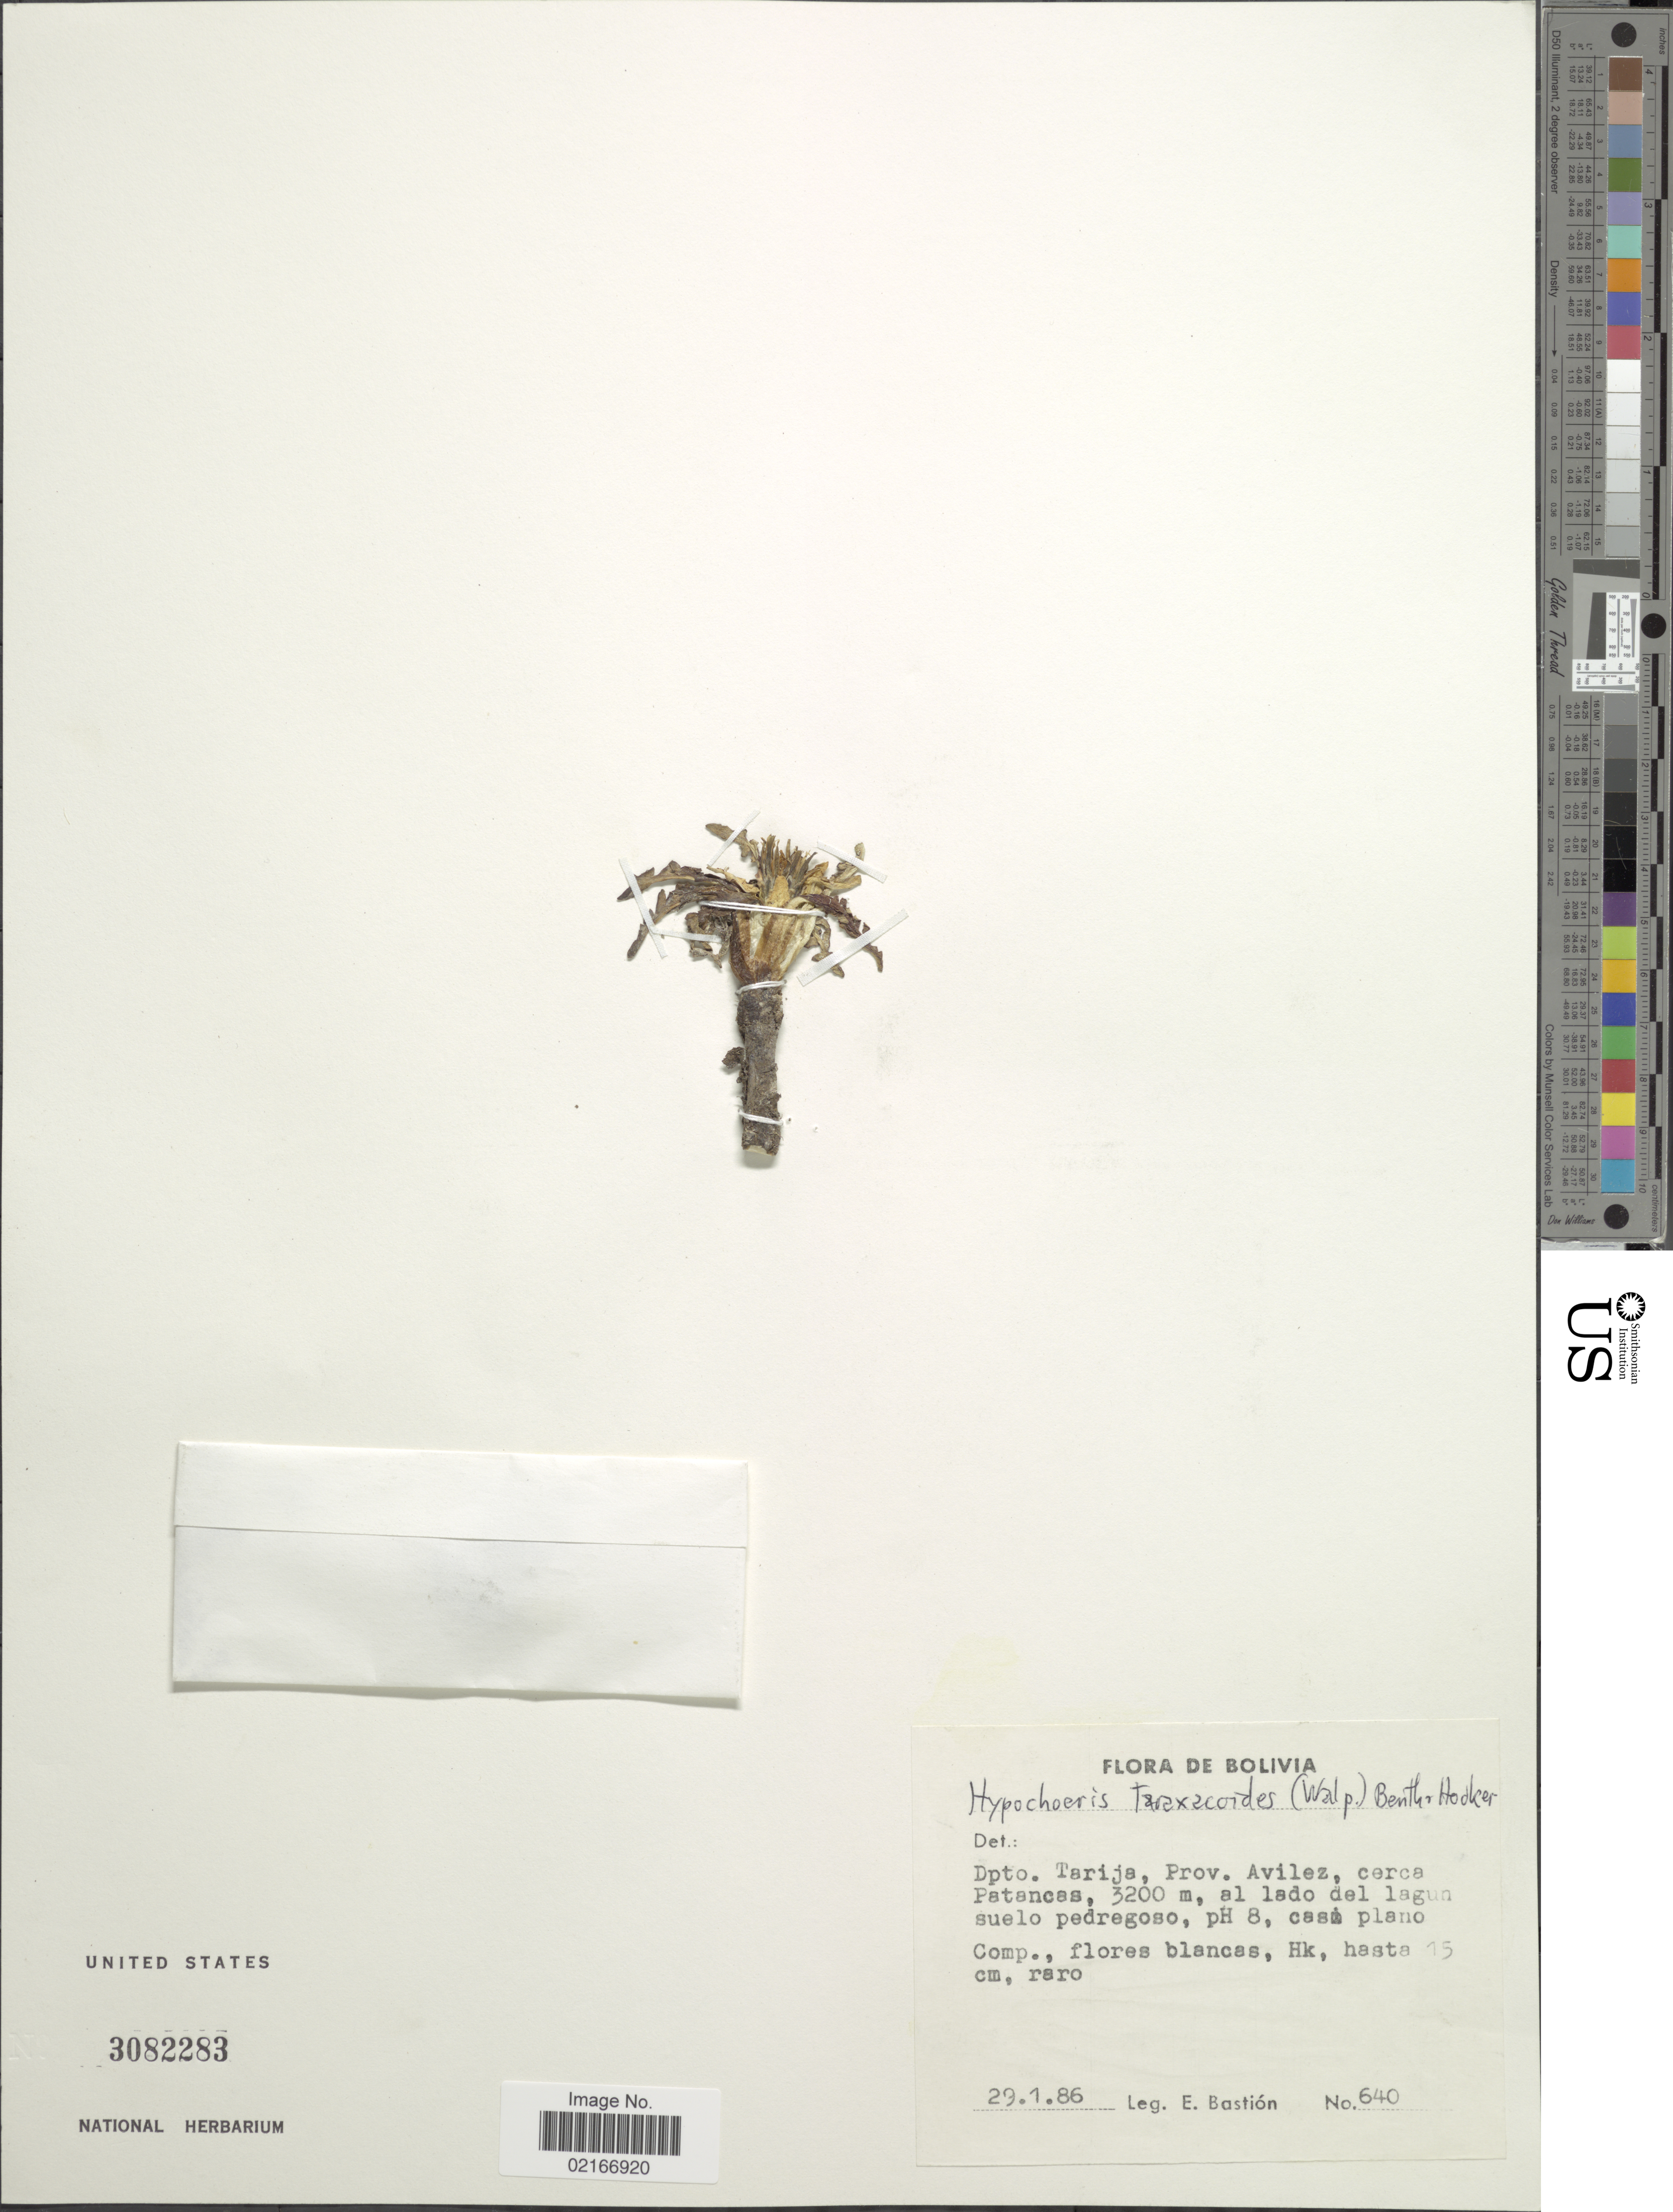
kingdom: Plantae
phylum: Tracheophyta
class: Magnoliopsida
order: Asterales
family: Asteraceae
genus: Hypochaeris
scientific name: Hypochaeris taraxacoides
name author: Ball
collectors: E. Bastion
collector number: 640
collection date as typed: Transcribed d/m/y: 29/1/86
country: Bolivia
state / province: Tarija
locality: Prov. Avilez, cerca Patancas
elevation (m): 3200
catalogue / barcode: US 3082283